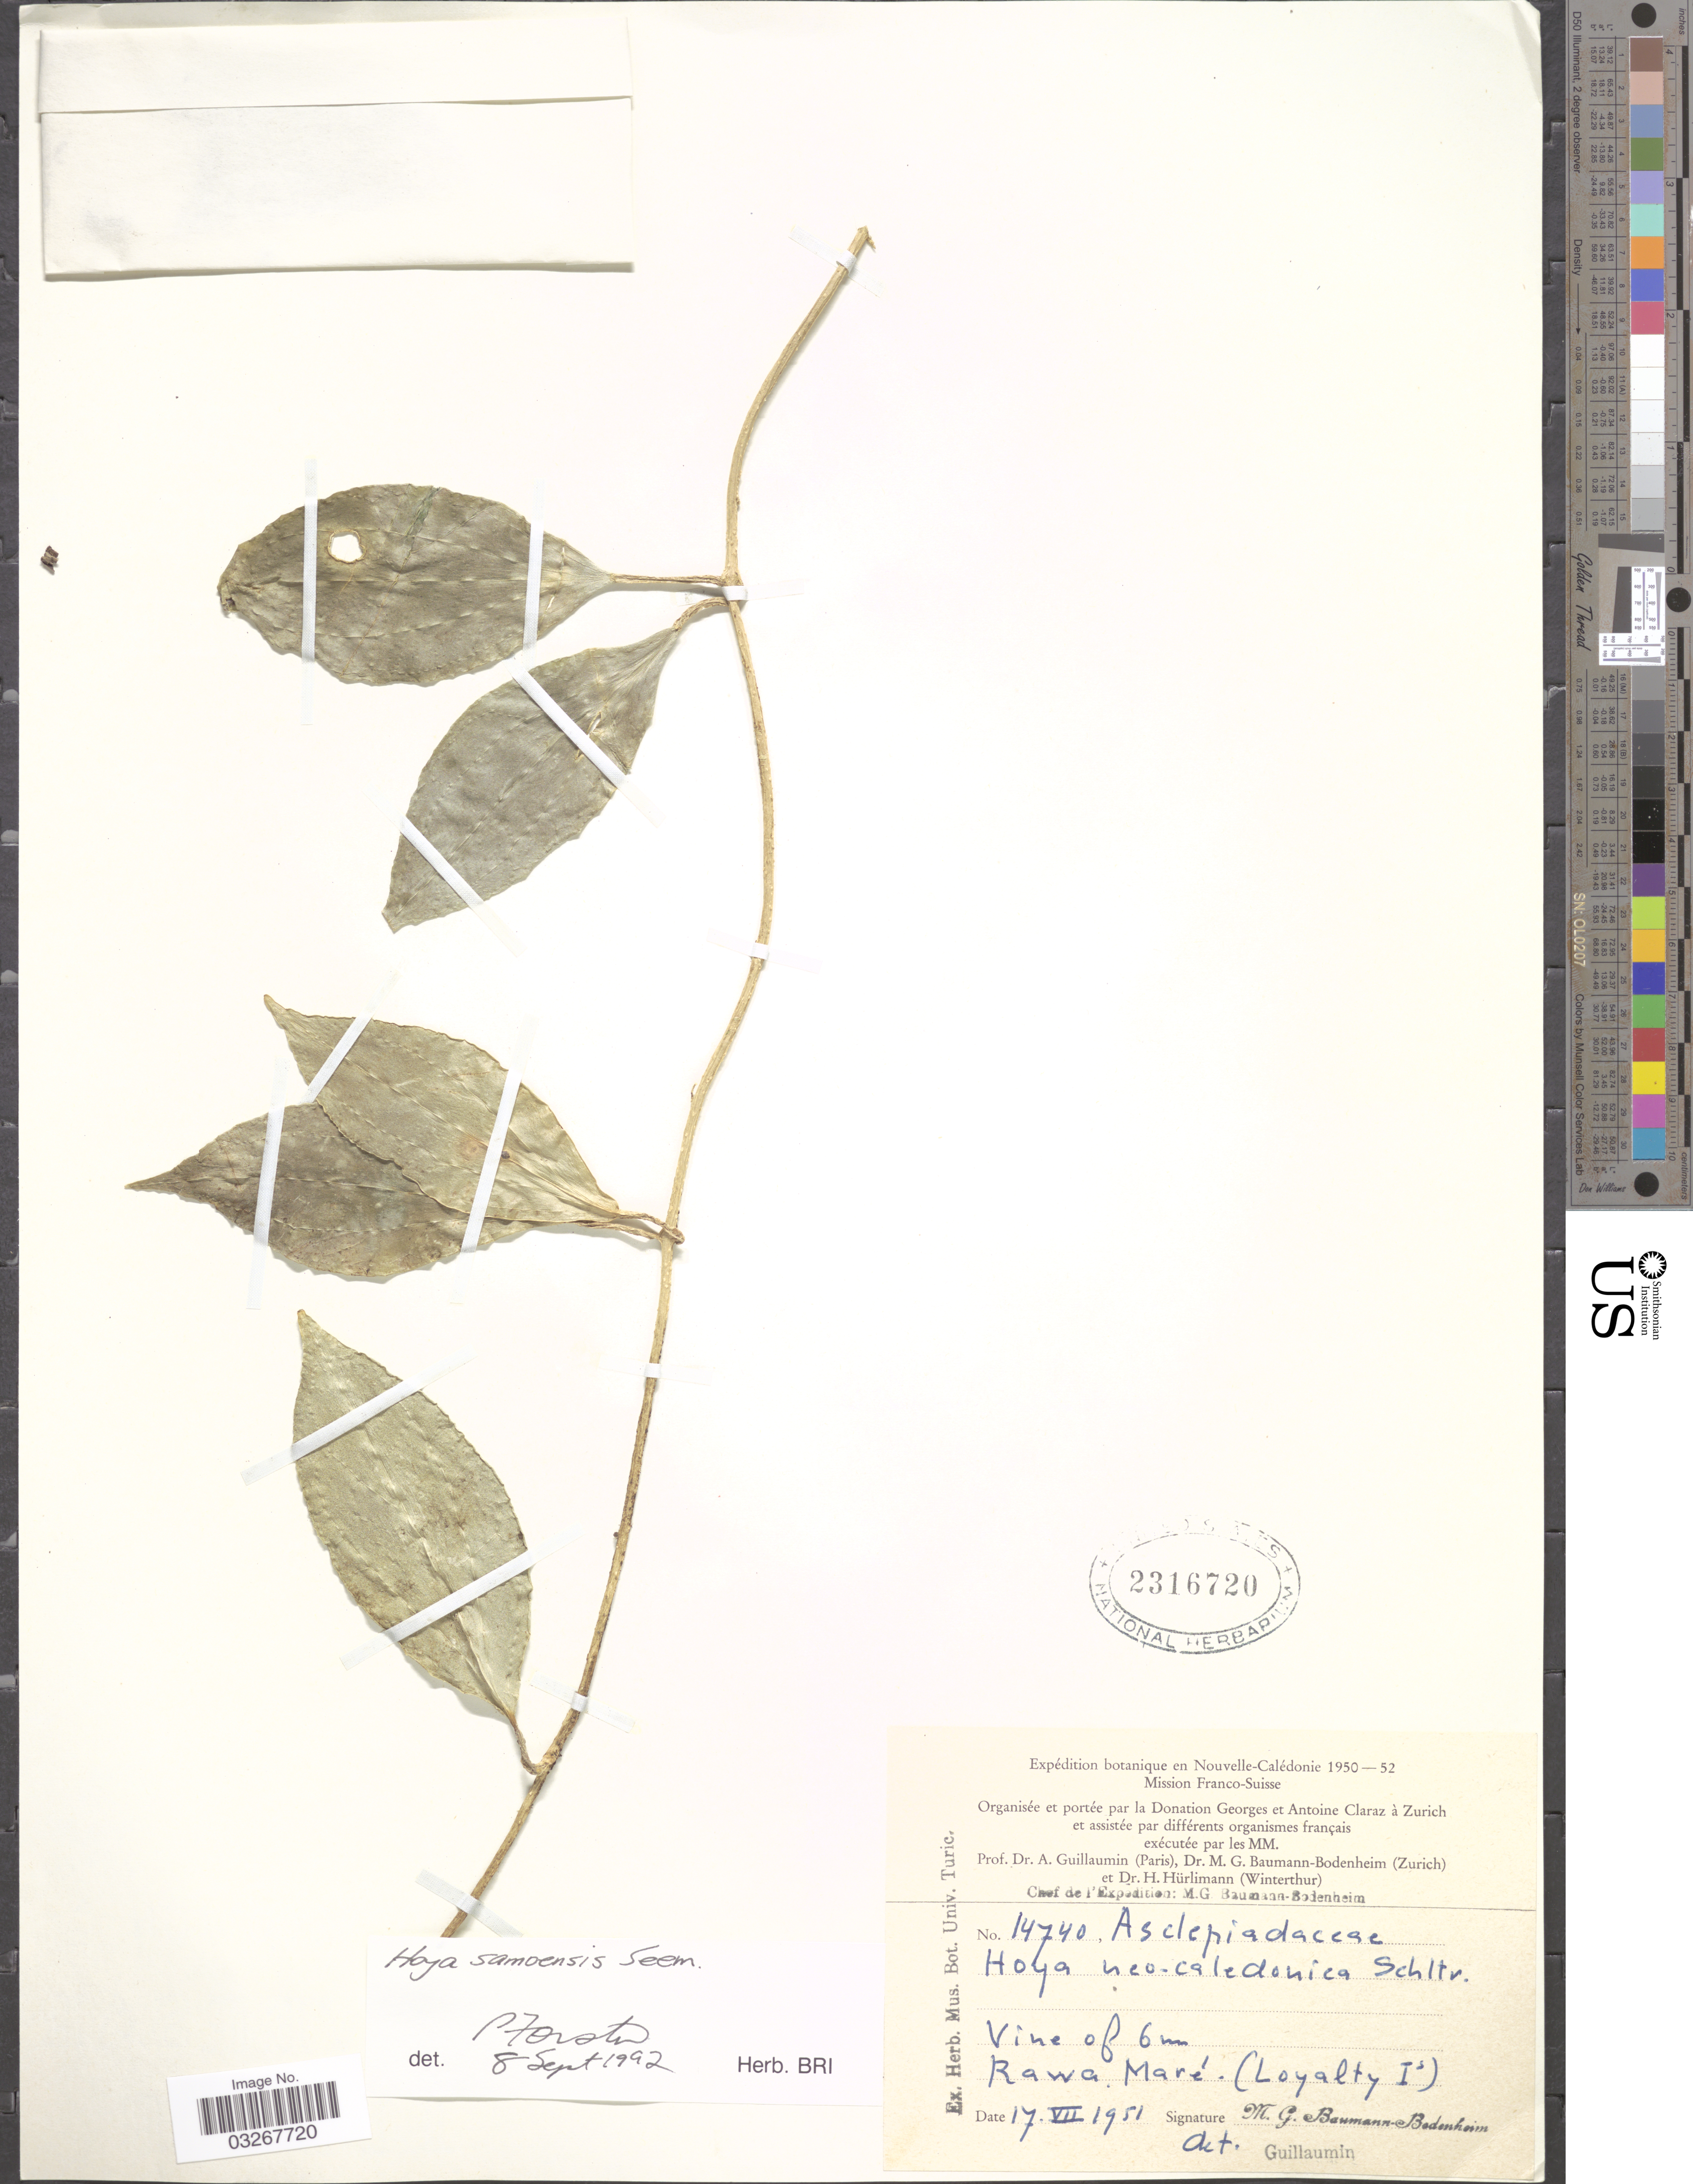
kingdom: Plantae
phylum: Tracheophyta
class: Magnoliopsida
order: Gentianales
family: Apocynaceae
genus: Hoya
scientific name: Hoya samoensis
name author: Seem.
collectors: M. G. Baumann-Bodenheim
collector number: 14740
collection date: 1951-07-17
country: New Caledonia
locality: Rawa Maré (Loyalty Is).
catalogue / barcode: US 2316720